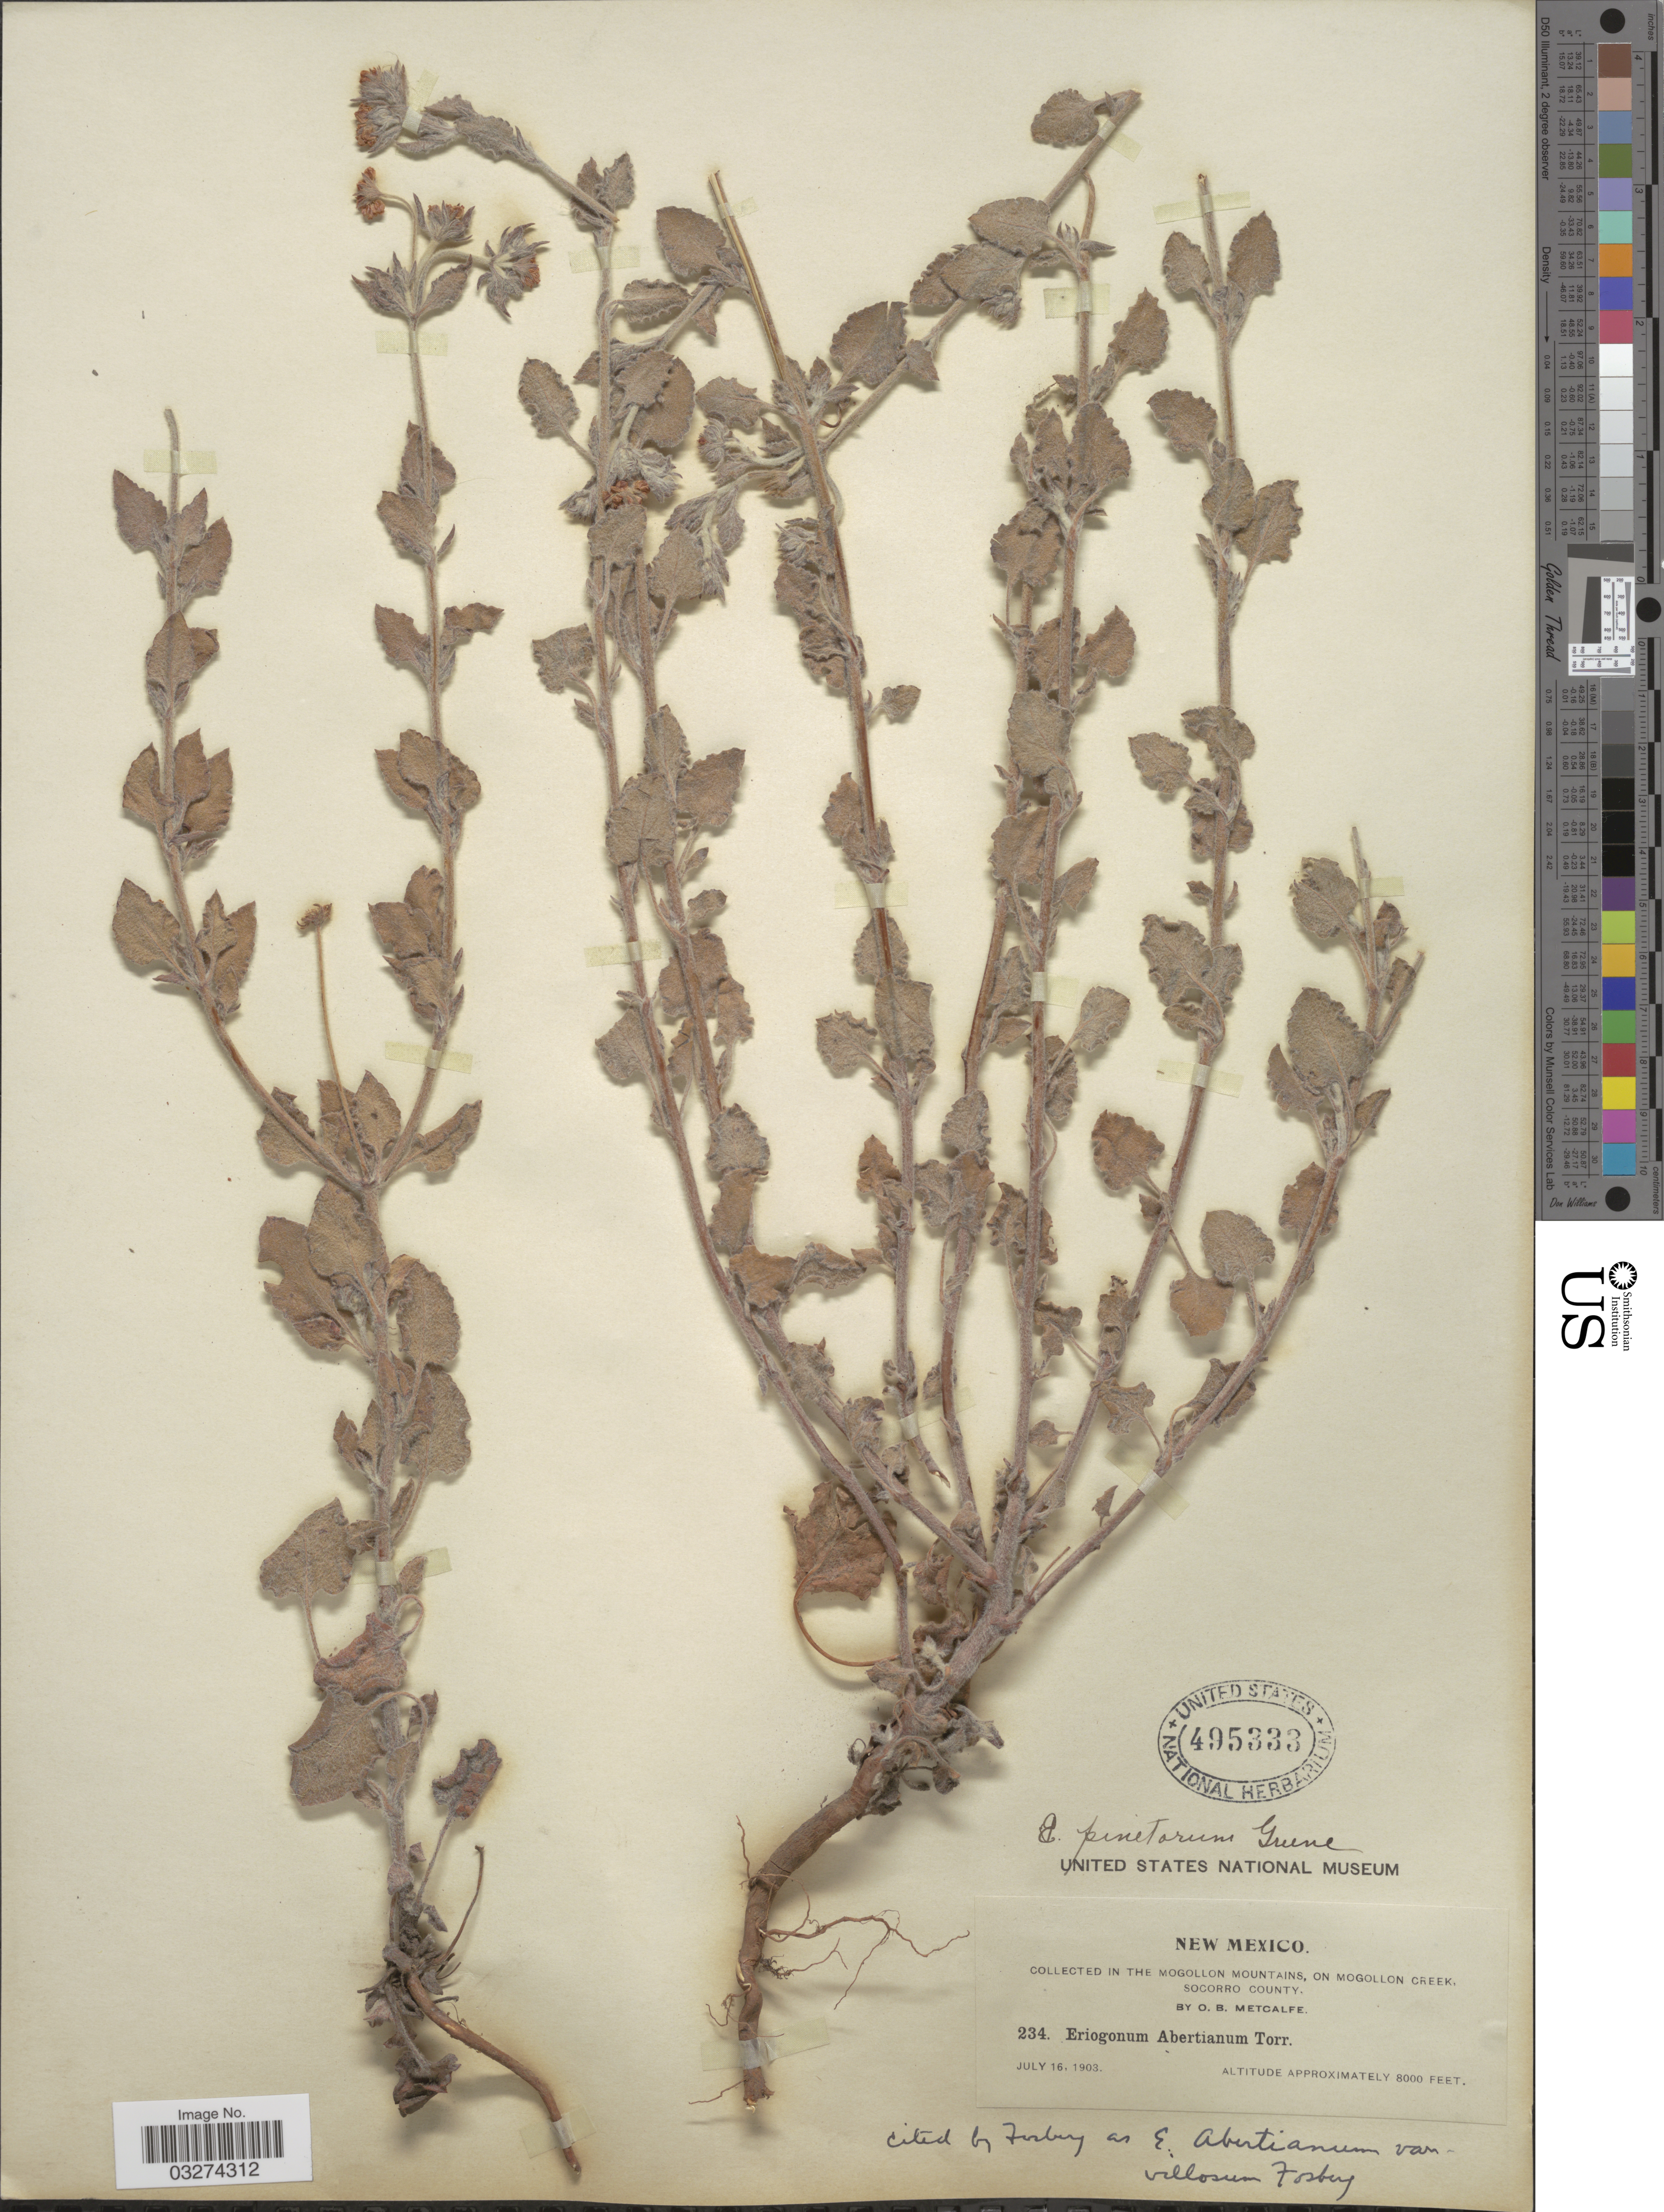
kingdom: Plantae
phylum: Tracheophyta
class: Magnoliopsida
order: Caryophyllales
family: Polygonaceae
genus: Eriogonum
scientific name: Eriogonum abertianum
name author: Torr.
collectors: O. B. Metcalfe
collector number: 234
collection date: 1903-07-16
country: United States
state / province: New Mexico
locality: In the Mogollon Mountains, on Mogollon Creek, Socorro County.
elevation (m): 2438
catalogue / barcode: US 495333